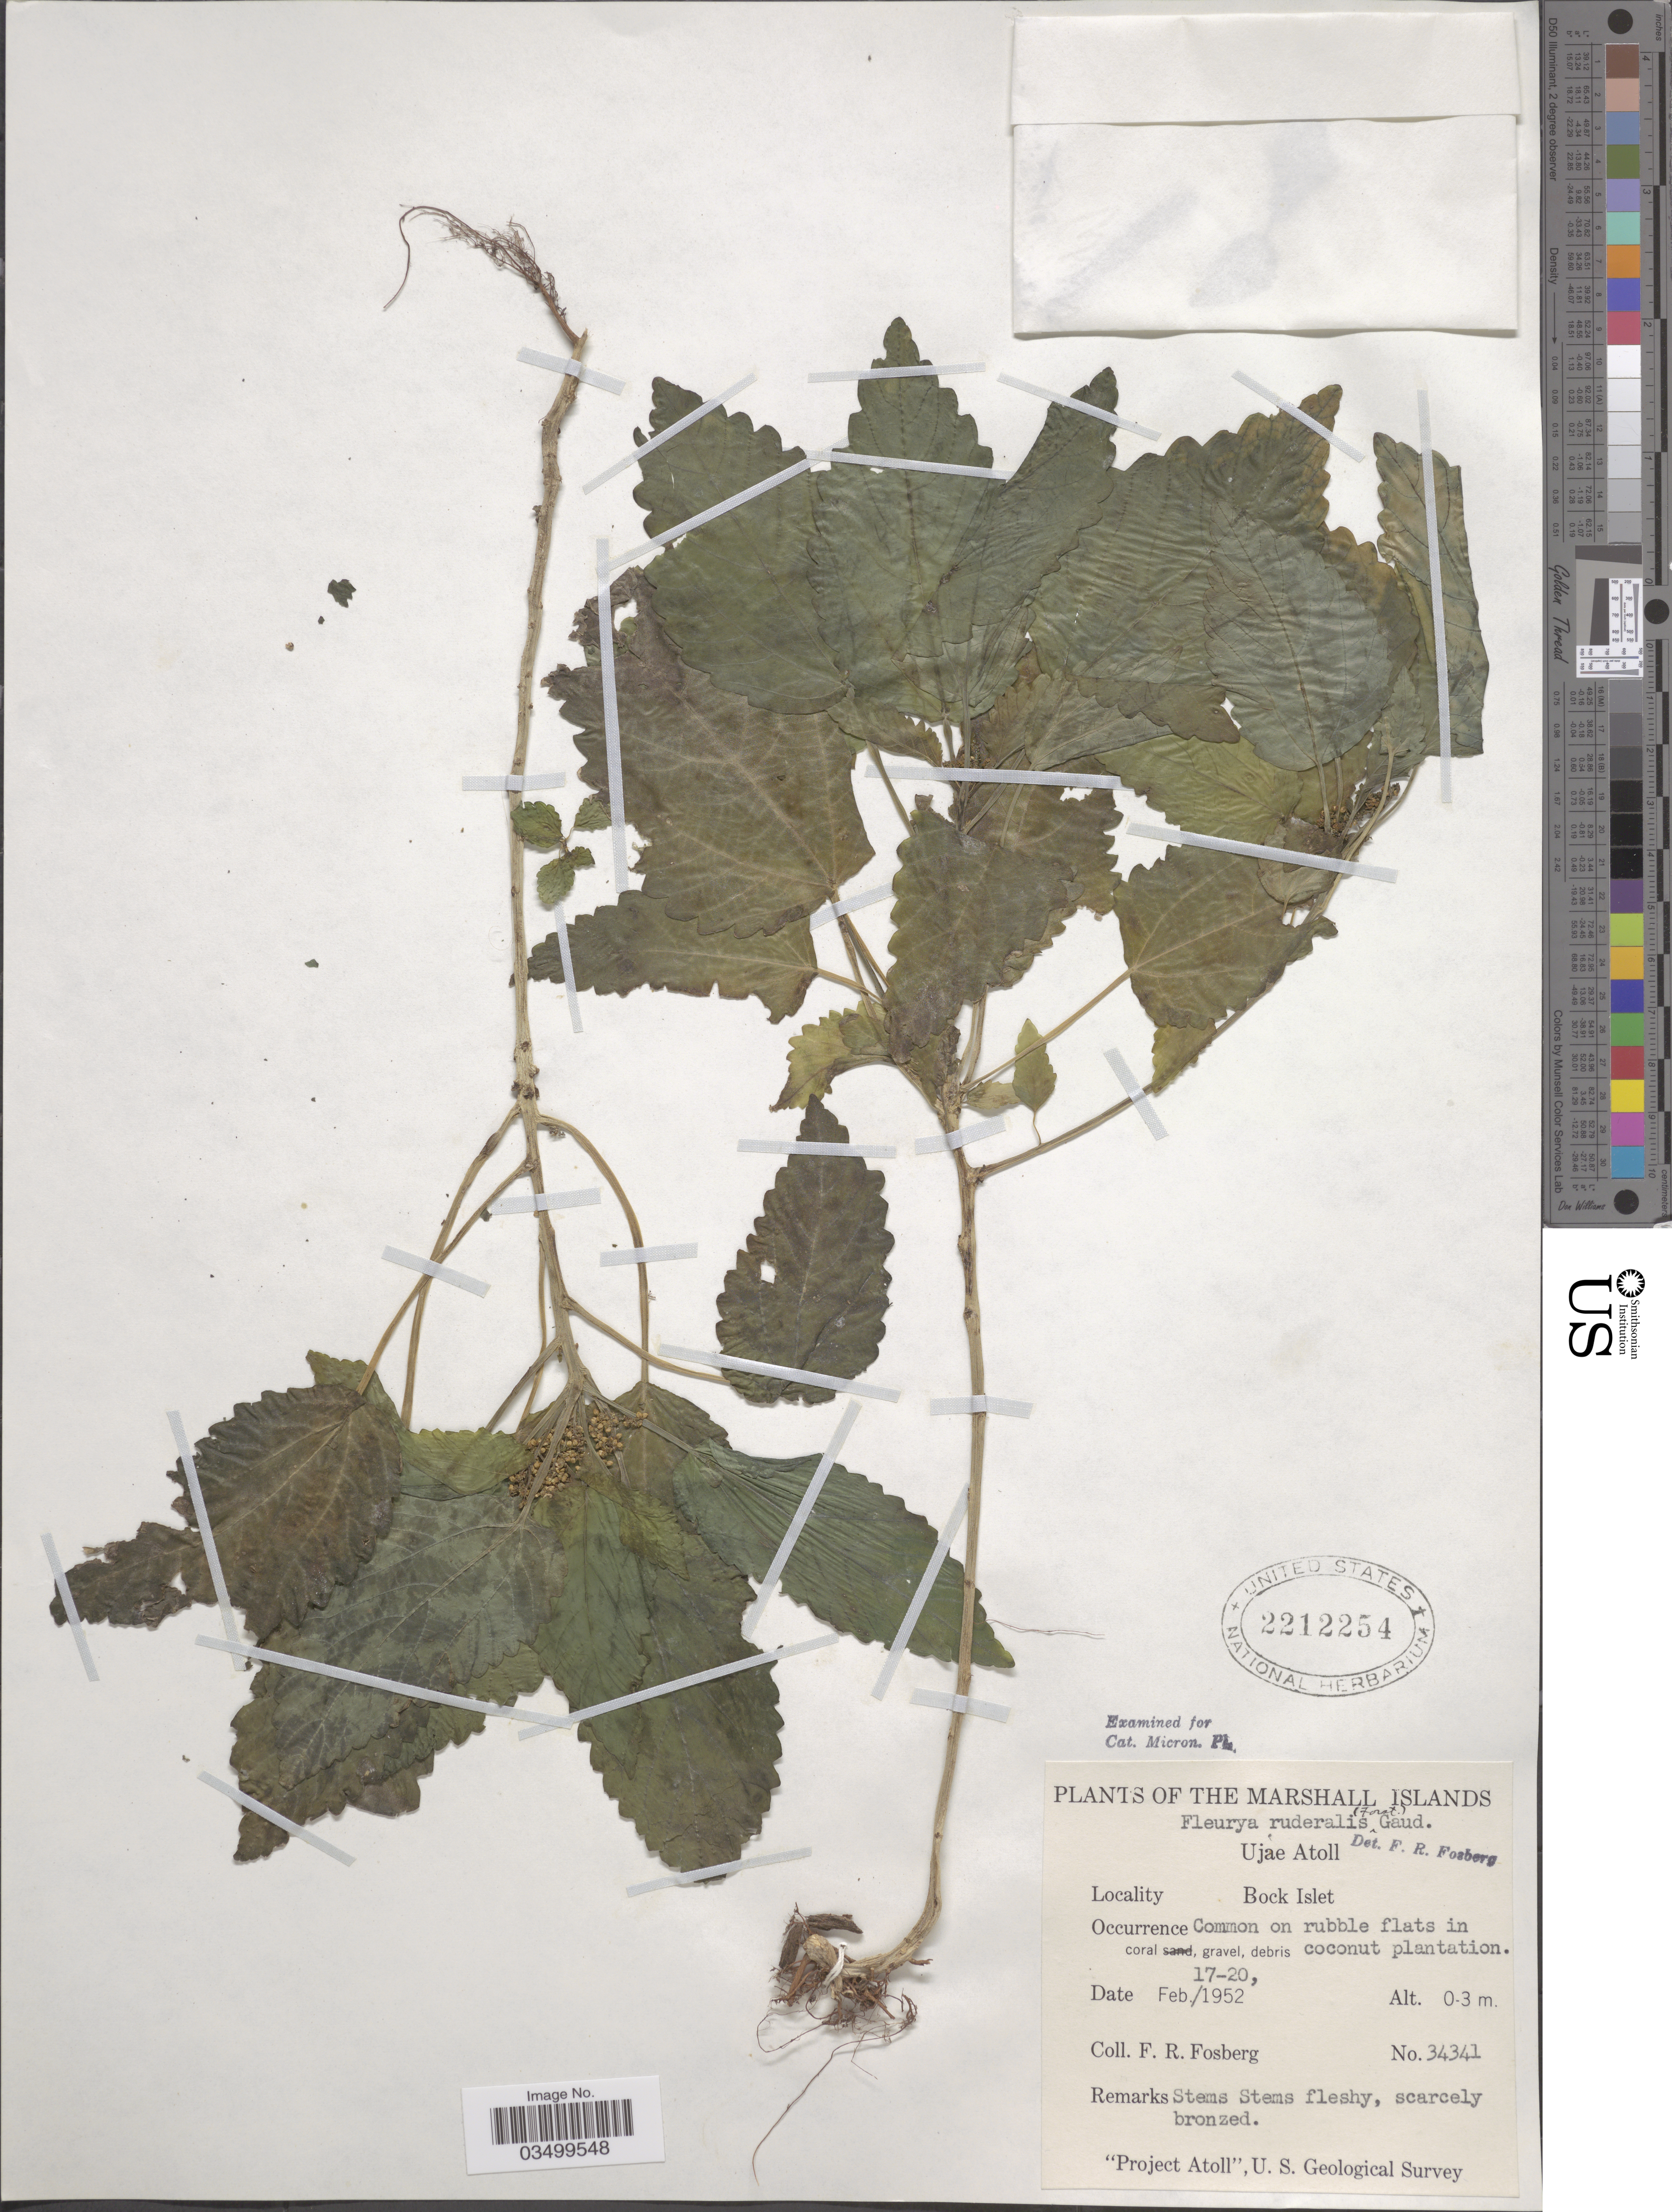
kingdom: Plantae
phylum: Tracheophyta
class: Magnoliopsida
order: Rosales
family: Urticaceae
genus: Laportea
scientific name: Laportea ruderalis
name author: (G. Forst.) Chew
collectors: F. R. Fosberg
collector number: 34341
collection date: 1952-02-17/1952-02-20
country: Marshall Islands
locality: Ujae Atoll. Bock Islet.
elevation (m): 0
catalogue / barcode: US 2212254